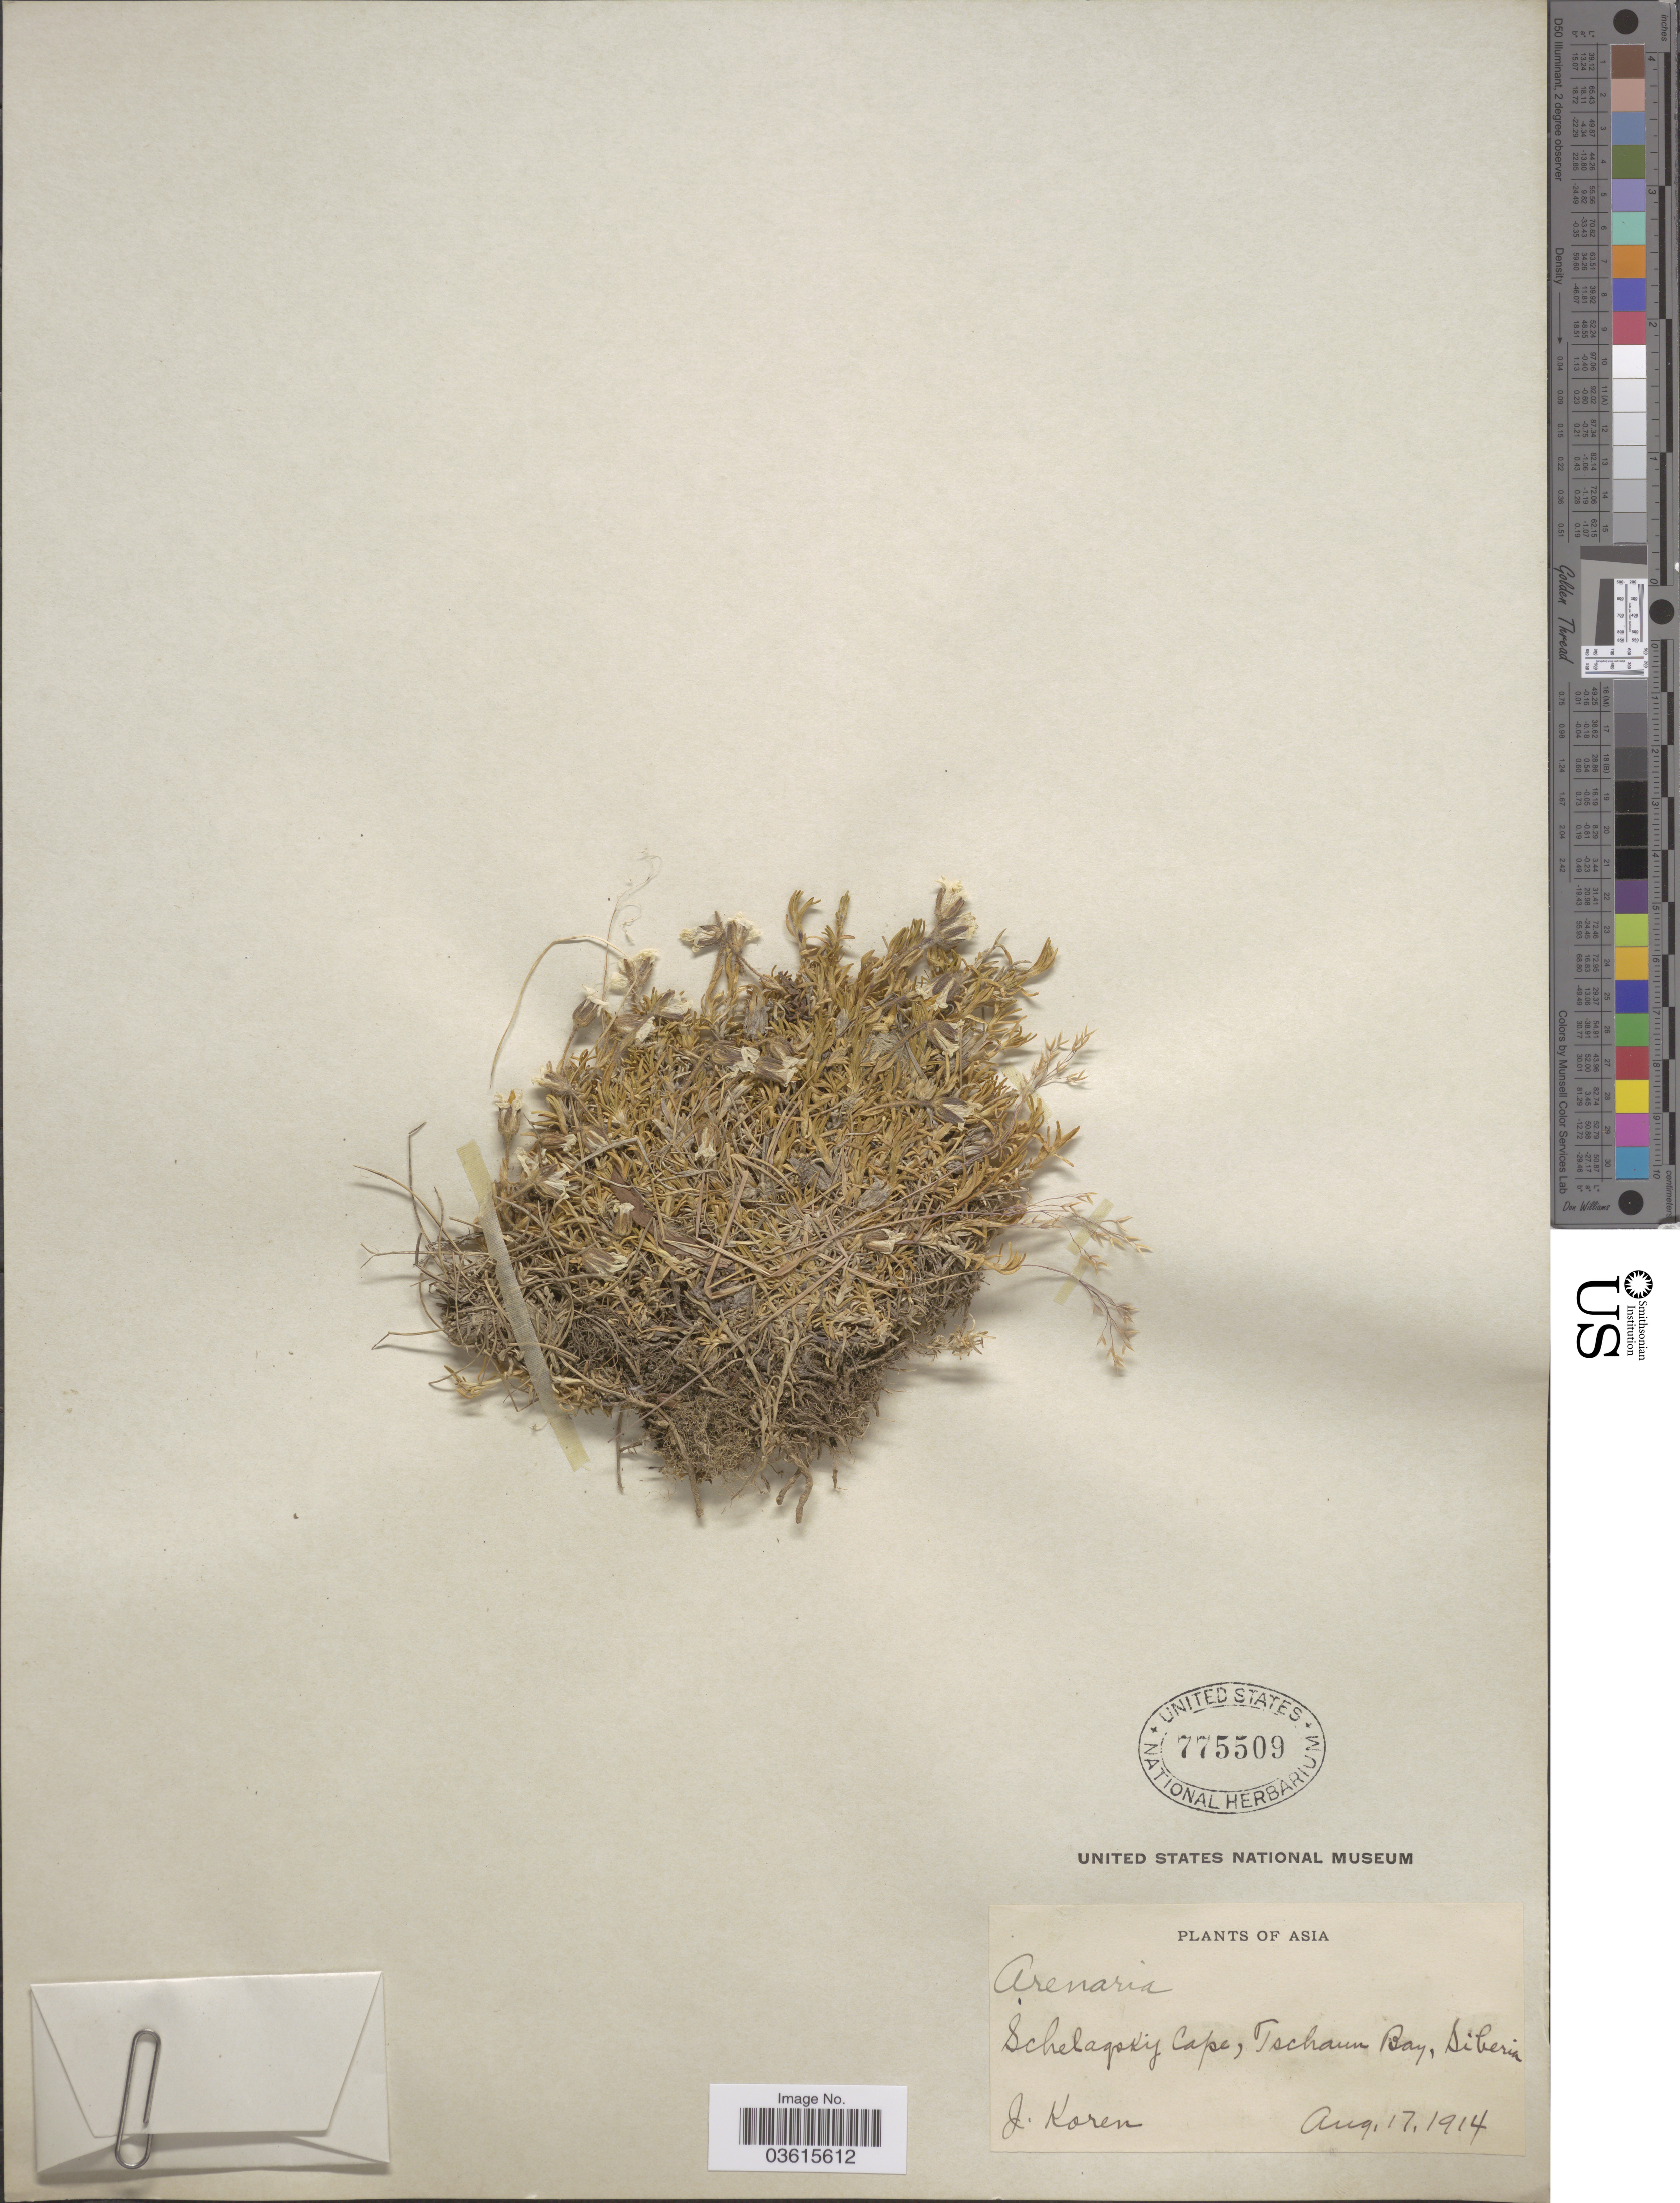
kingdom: Plantae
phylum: Tracheophyta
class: Magnoliopsida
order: Caryophyllales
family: Caryophyllaceae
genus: Arenaria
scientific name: Arenaria sp.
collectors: J. Koren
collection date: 1914-08-17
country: Russian Federation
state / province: Chukotka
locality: Asia. Schelagsky Cape, Tschaun Bay, Siberia.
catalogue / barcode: US 775509